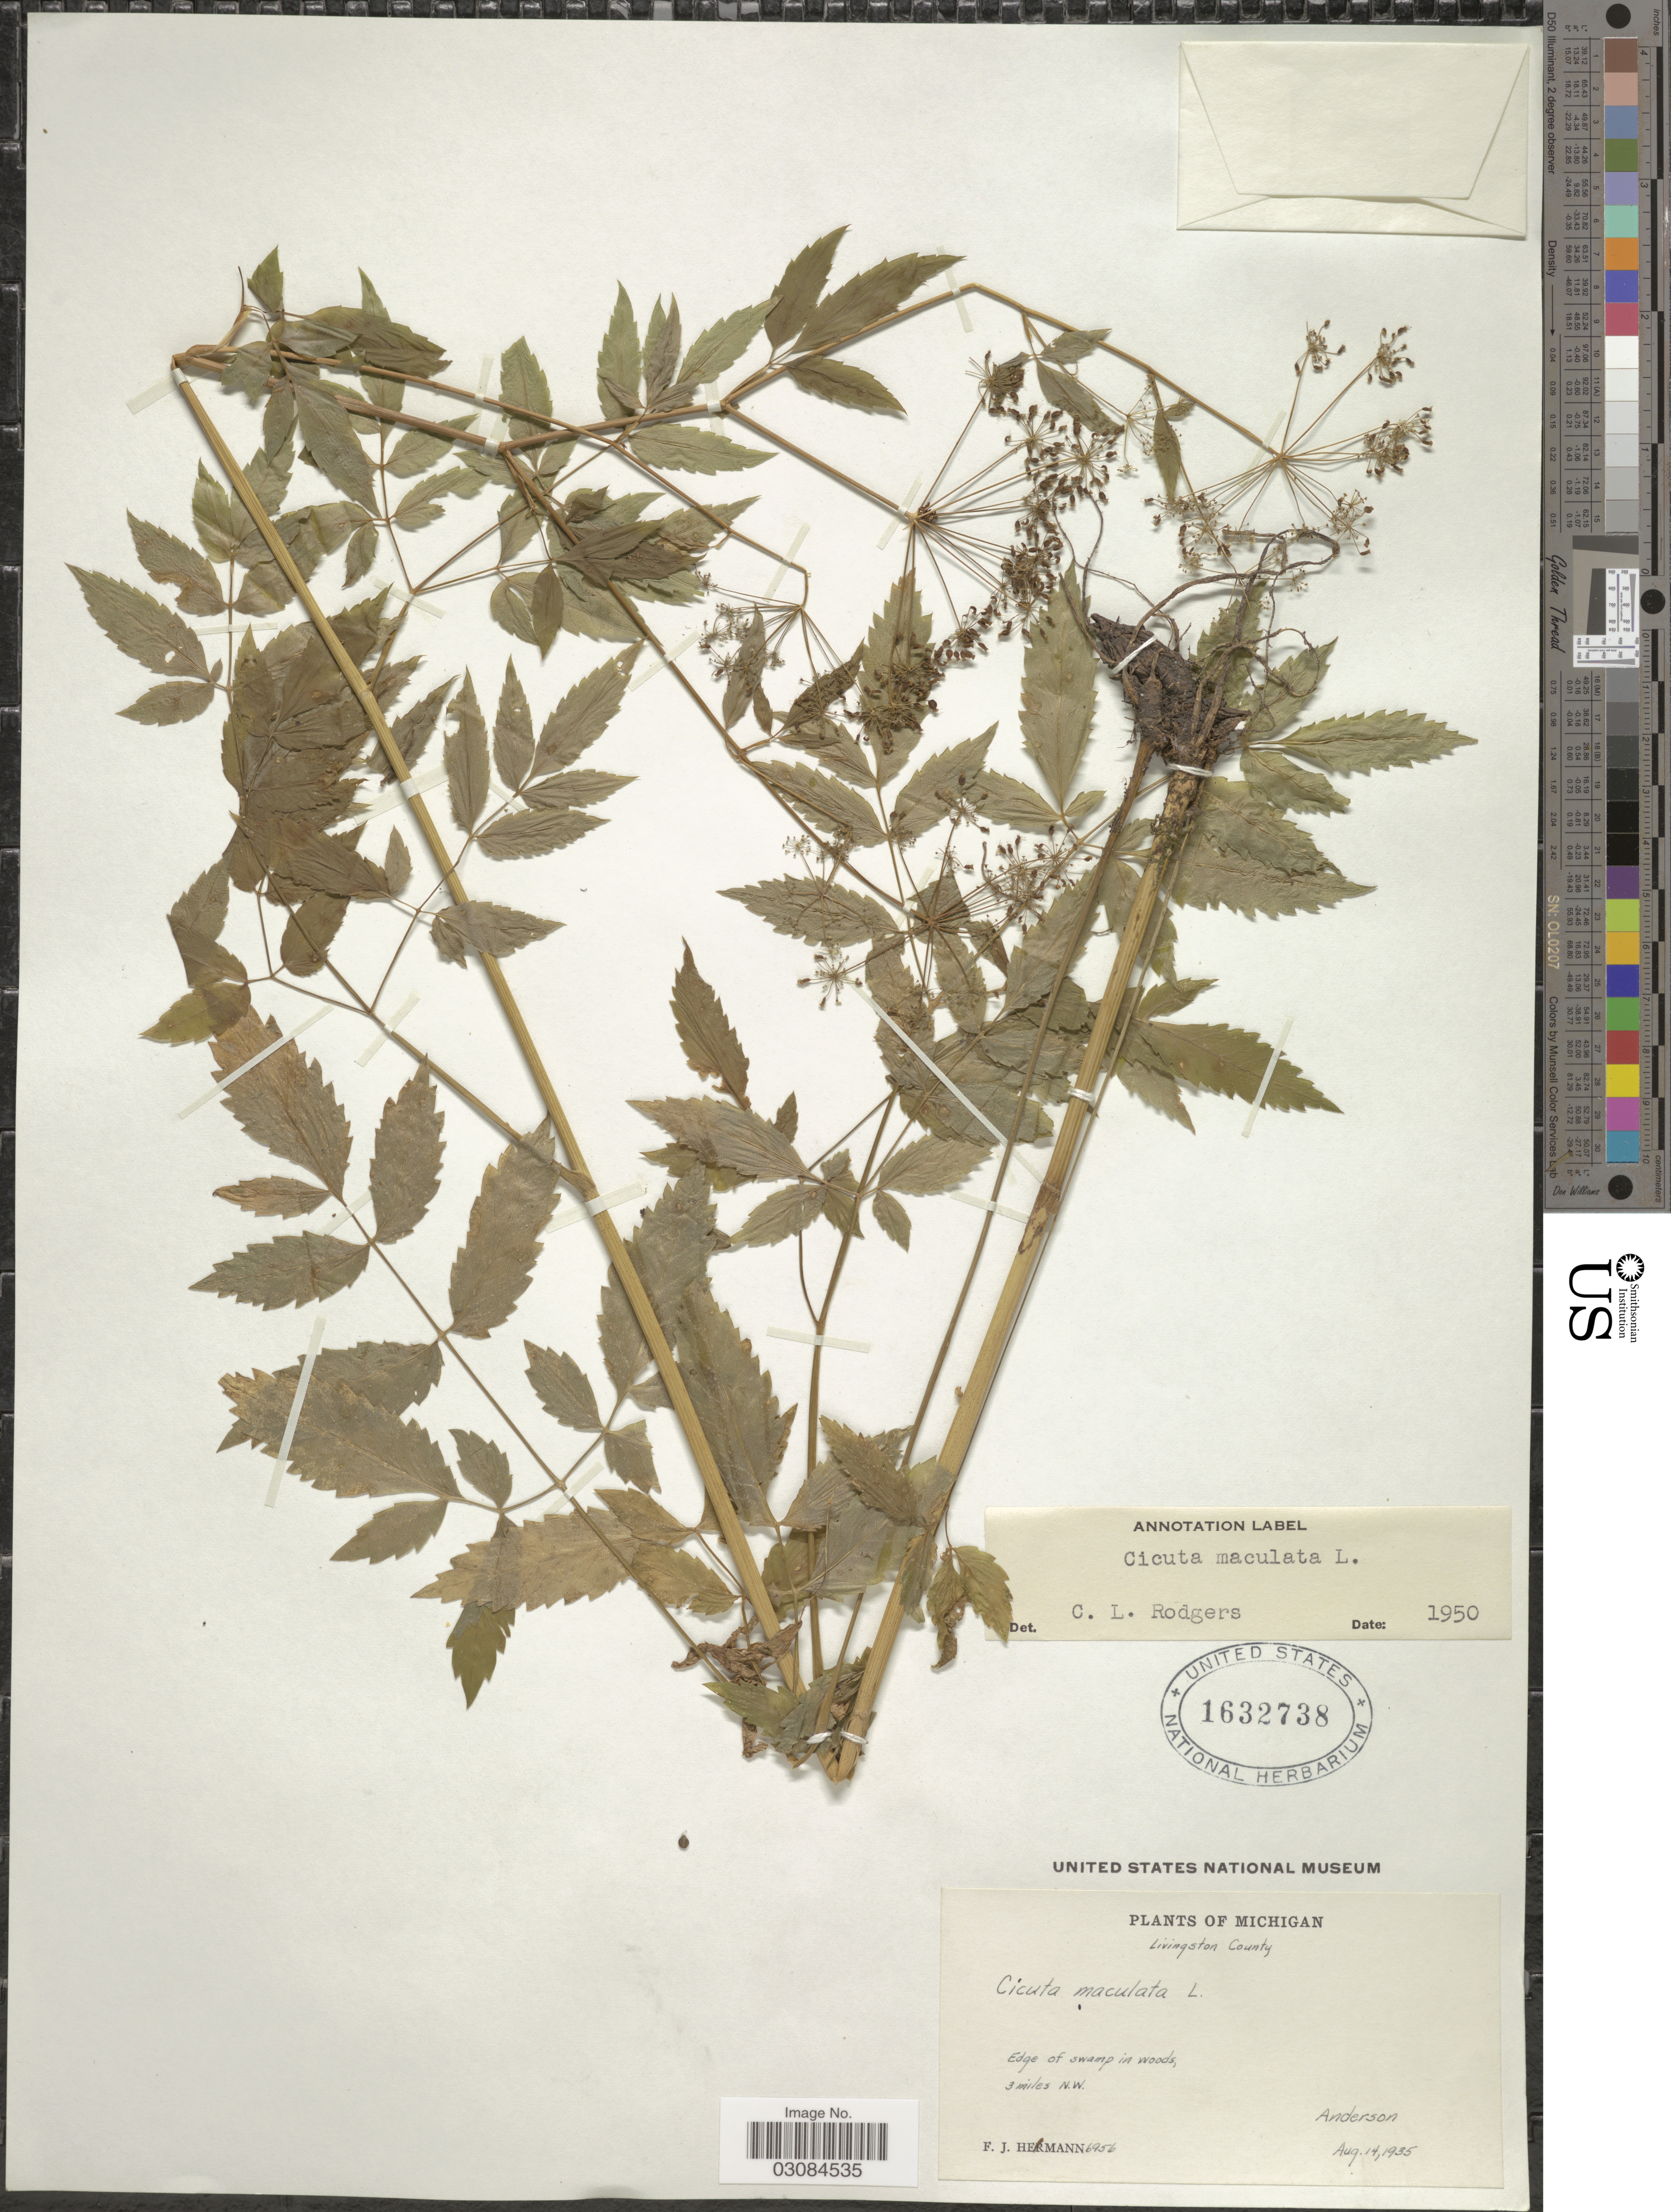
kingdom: Plantae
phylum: Tracheophyta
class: Magnoliopsida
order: Apiales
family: Apiaceae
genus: Cicuta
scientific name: Cicuta maculata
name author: L.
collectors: F. J. Hermann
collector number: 6956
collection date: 1935-08-14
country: United States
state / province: Michigan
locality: Livingston County. Edge of swamp in woods, 3 miles N.W. Anderson.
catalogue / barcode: US 1632738